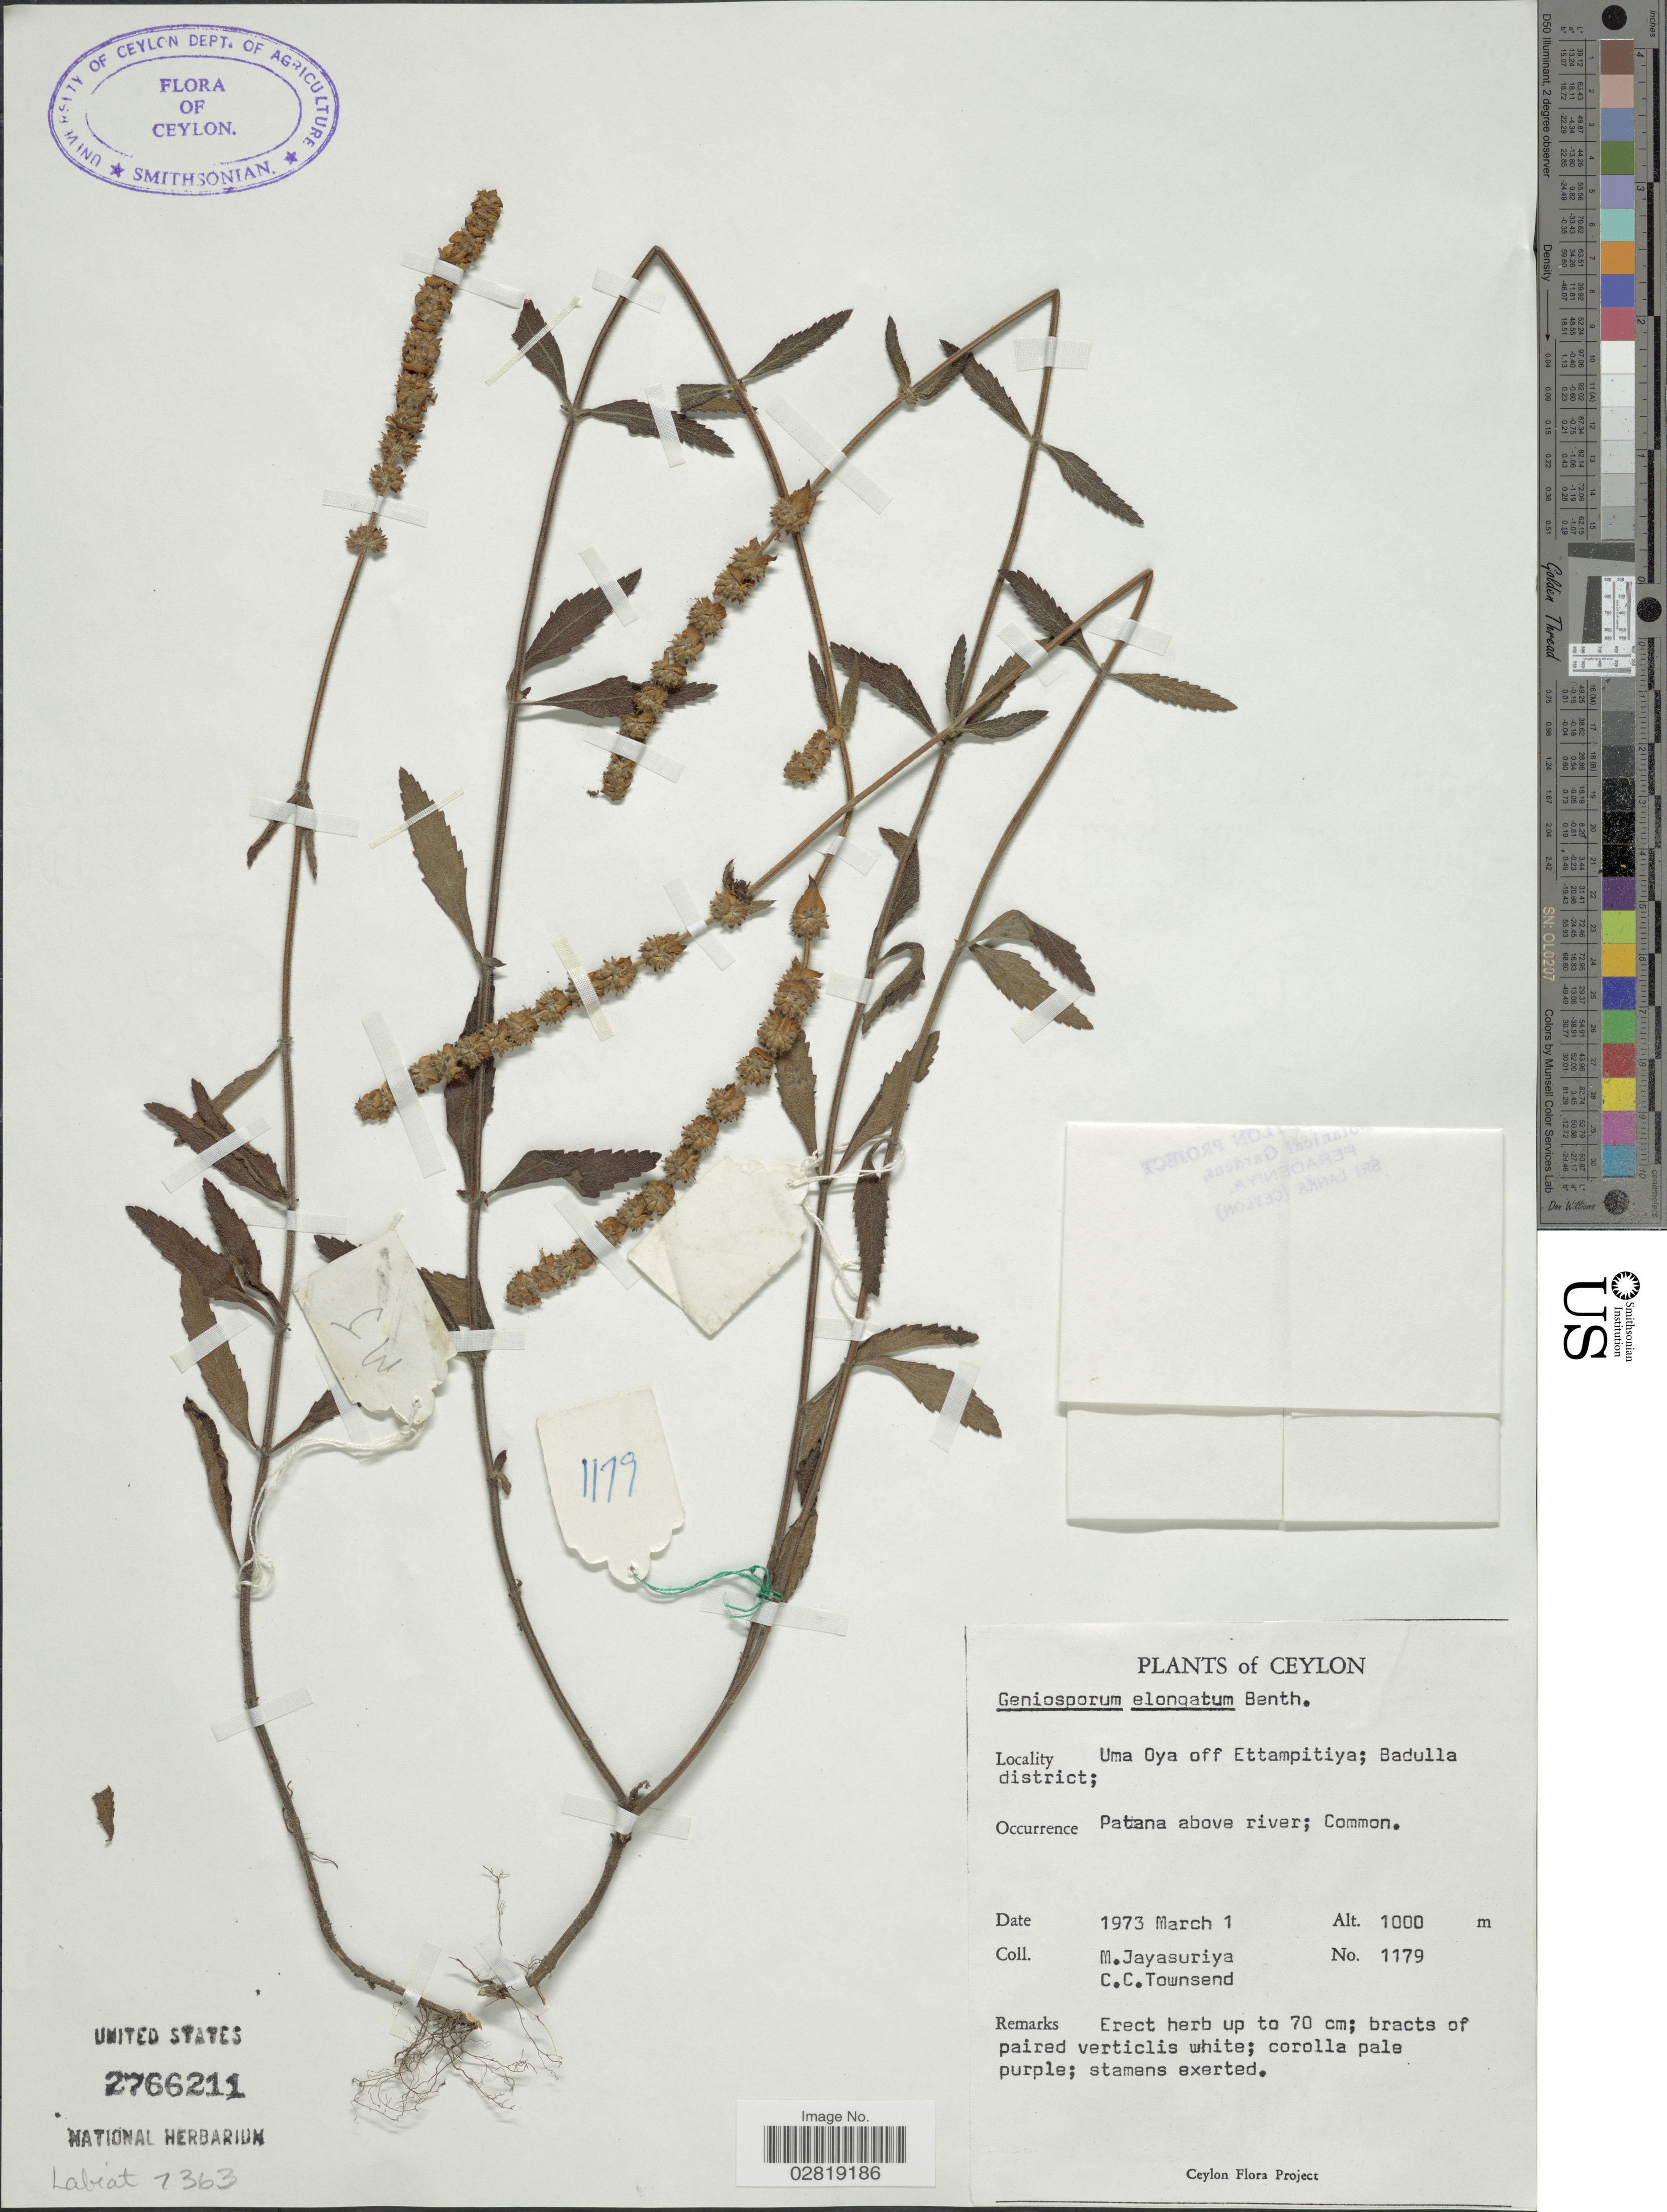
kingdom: Plantae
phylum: Tracheophyta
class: Magnoliopsida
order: Lamiales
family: Lamiaceae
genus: Geniosporum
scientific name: Geniosporum elongatum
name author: Benth.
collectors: M. Jayasuriya & C. C. Townsend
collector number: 1179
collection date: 1973-03-01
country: Sri Lanka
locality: Ceylon. Uma Oya off Ettampitiya; Badulla district. Patana above river.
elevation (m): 1000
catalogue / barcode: US 2766211